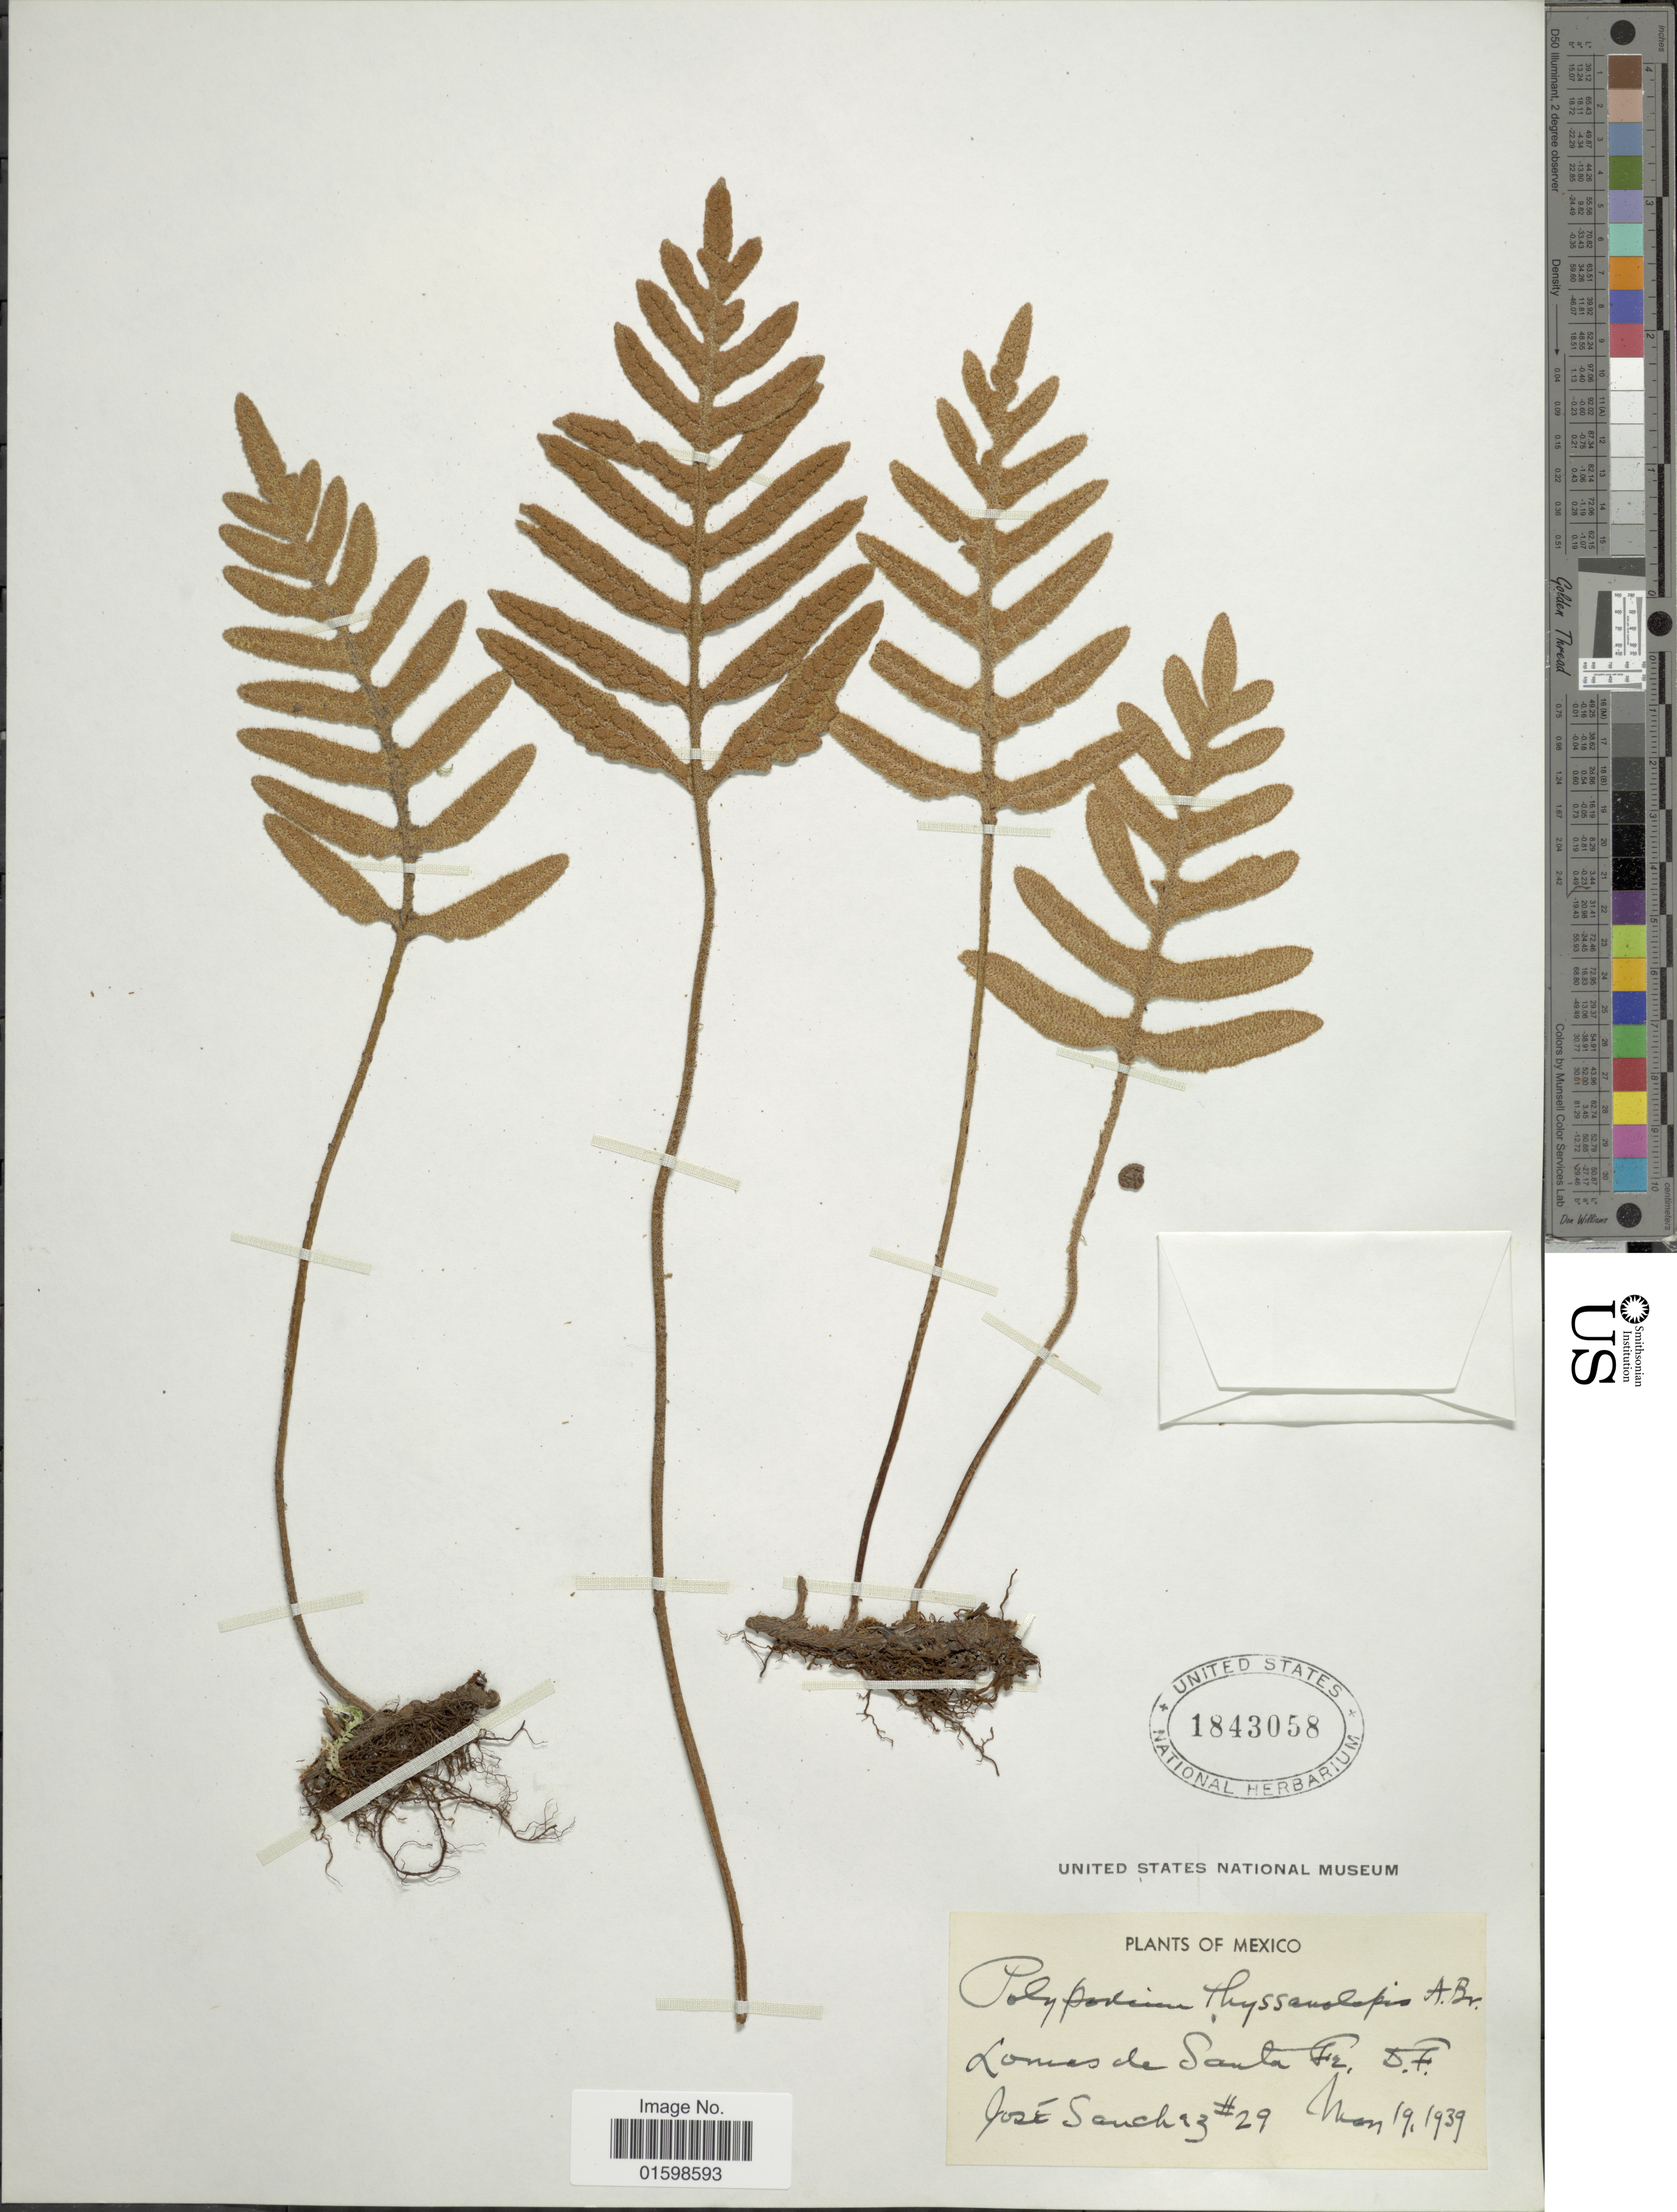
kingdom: Plantae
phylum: Tracheophyta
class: Polypodiopsida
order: Polypodiales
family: Polypodiaceae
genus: Pleopeltis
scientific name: Pleopeltis thyssanolepis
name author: (A. Braun ex Klotzsch) E.G. Andrews & Windham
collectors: J. Sánchez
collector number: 29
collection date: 1939-05-19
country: Mexico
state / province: Distrito Federal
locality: Lomas de Santa Fe, D. F.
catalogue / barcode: US 1843058